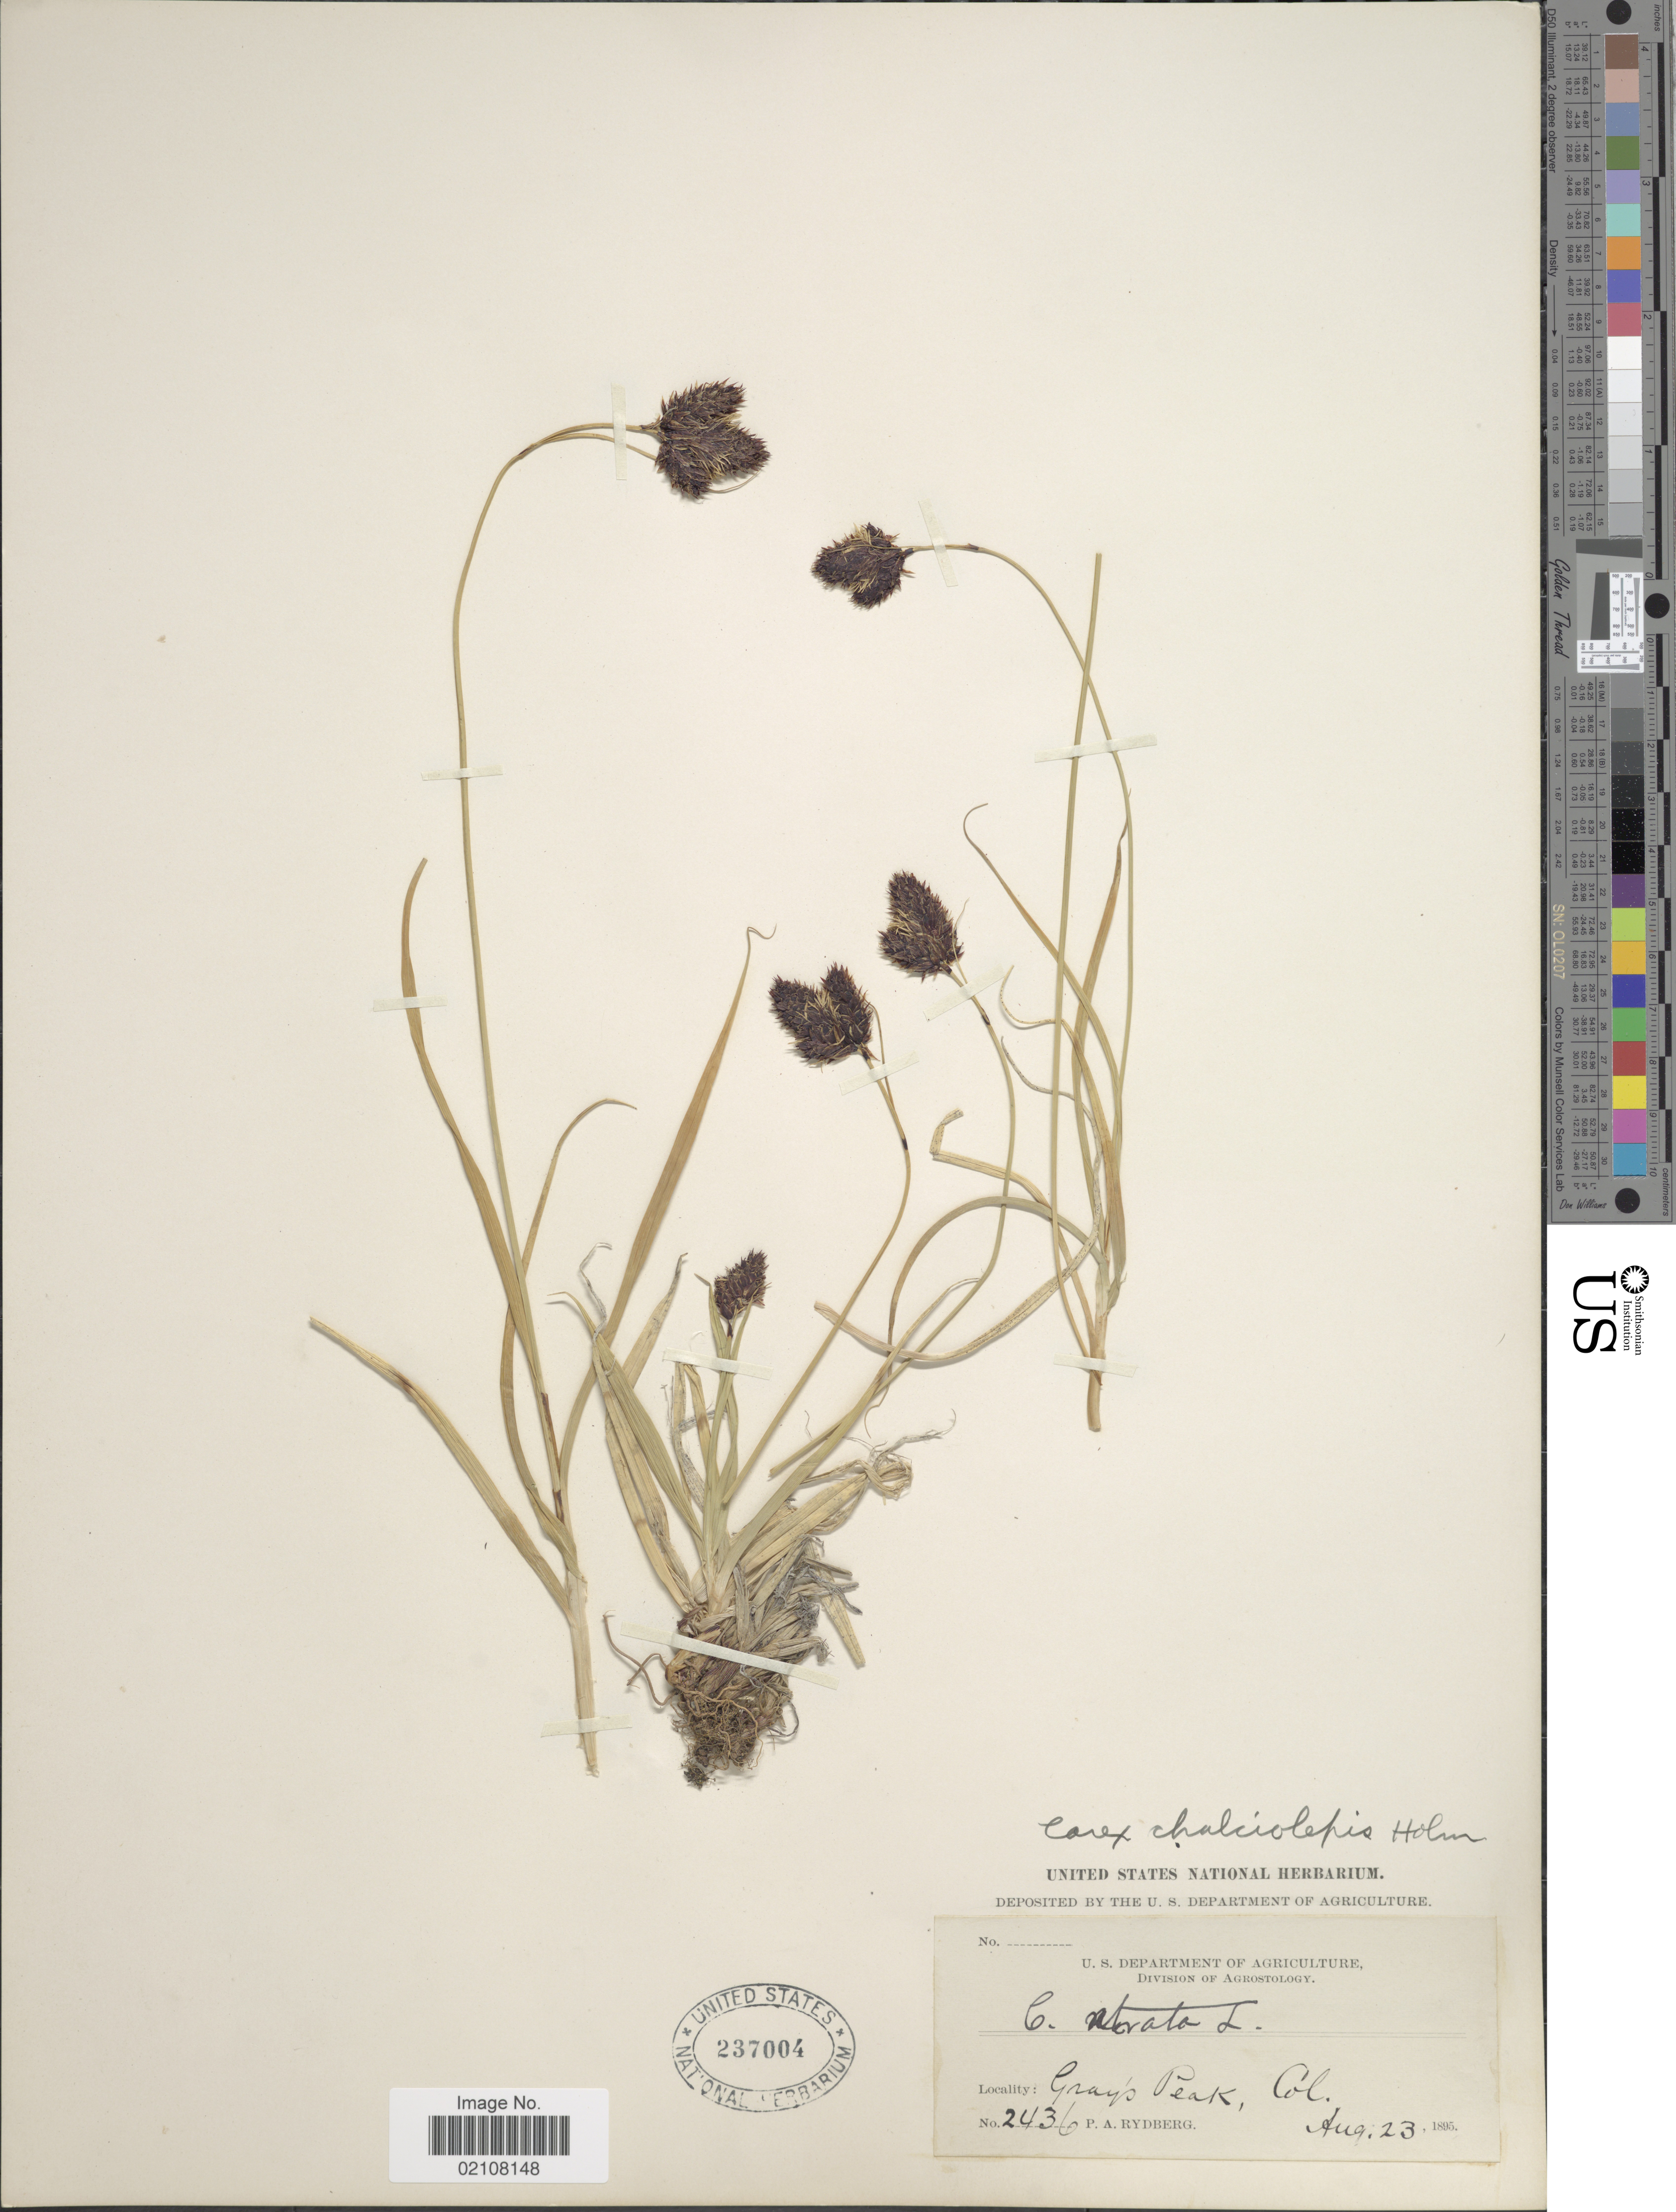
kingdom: Plantae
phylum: Tracheophyta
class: Liliopsida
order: Poales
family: Cyperaceae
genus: Carex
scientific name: Carex chalciolepis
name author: Holm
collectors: P. A. Rydberg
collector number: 2436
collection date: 1895-08-23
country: United States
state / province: Colorado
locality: Gray's Peak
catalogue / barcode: US 237004